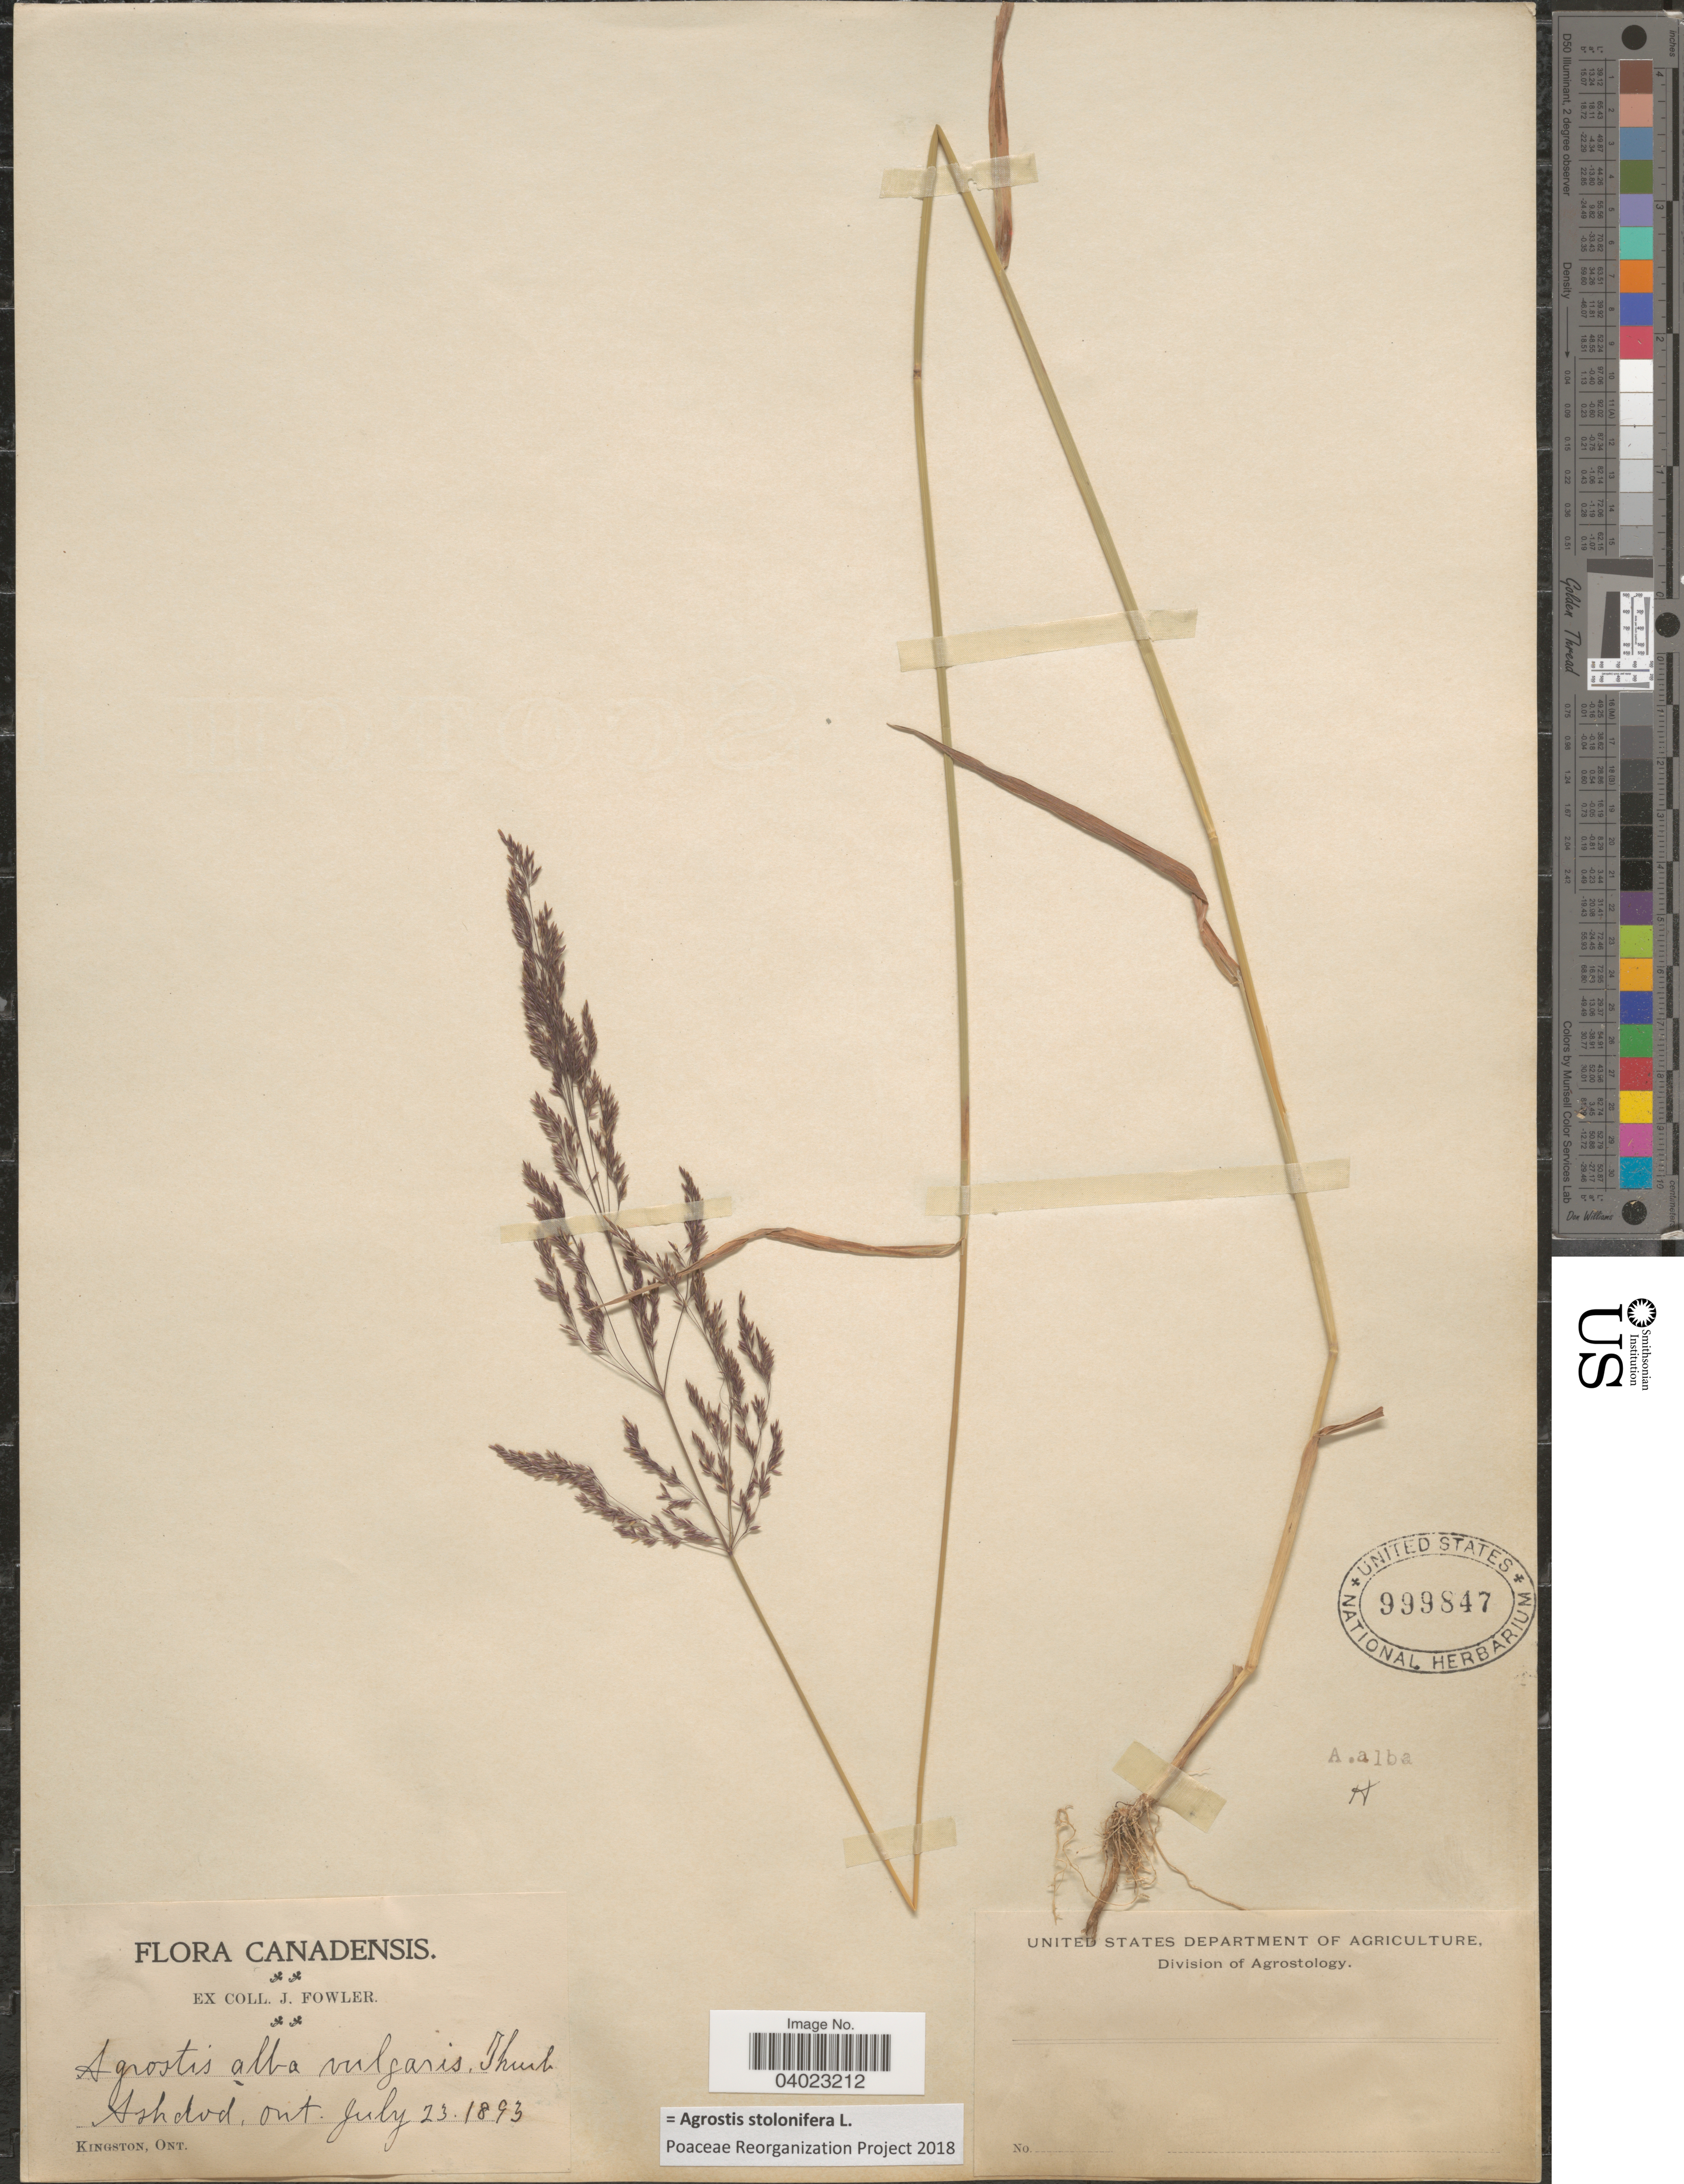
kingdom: Plantae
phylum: Tracheophyta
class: Liliopsida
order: Poales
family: Poaceae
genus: Agrostis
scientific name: Agrostis stolonifera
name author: L.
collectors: J. Fowler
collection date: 1893-07-23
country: Canada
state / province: Ontario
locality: Ashdod.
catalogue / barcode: US 999847